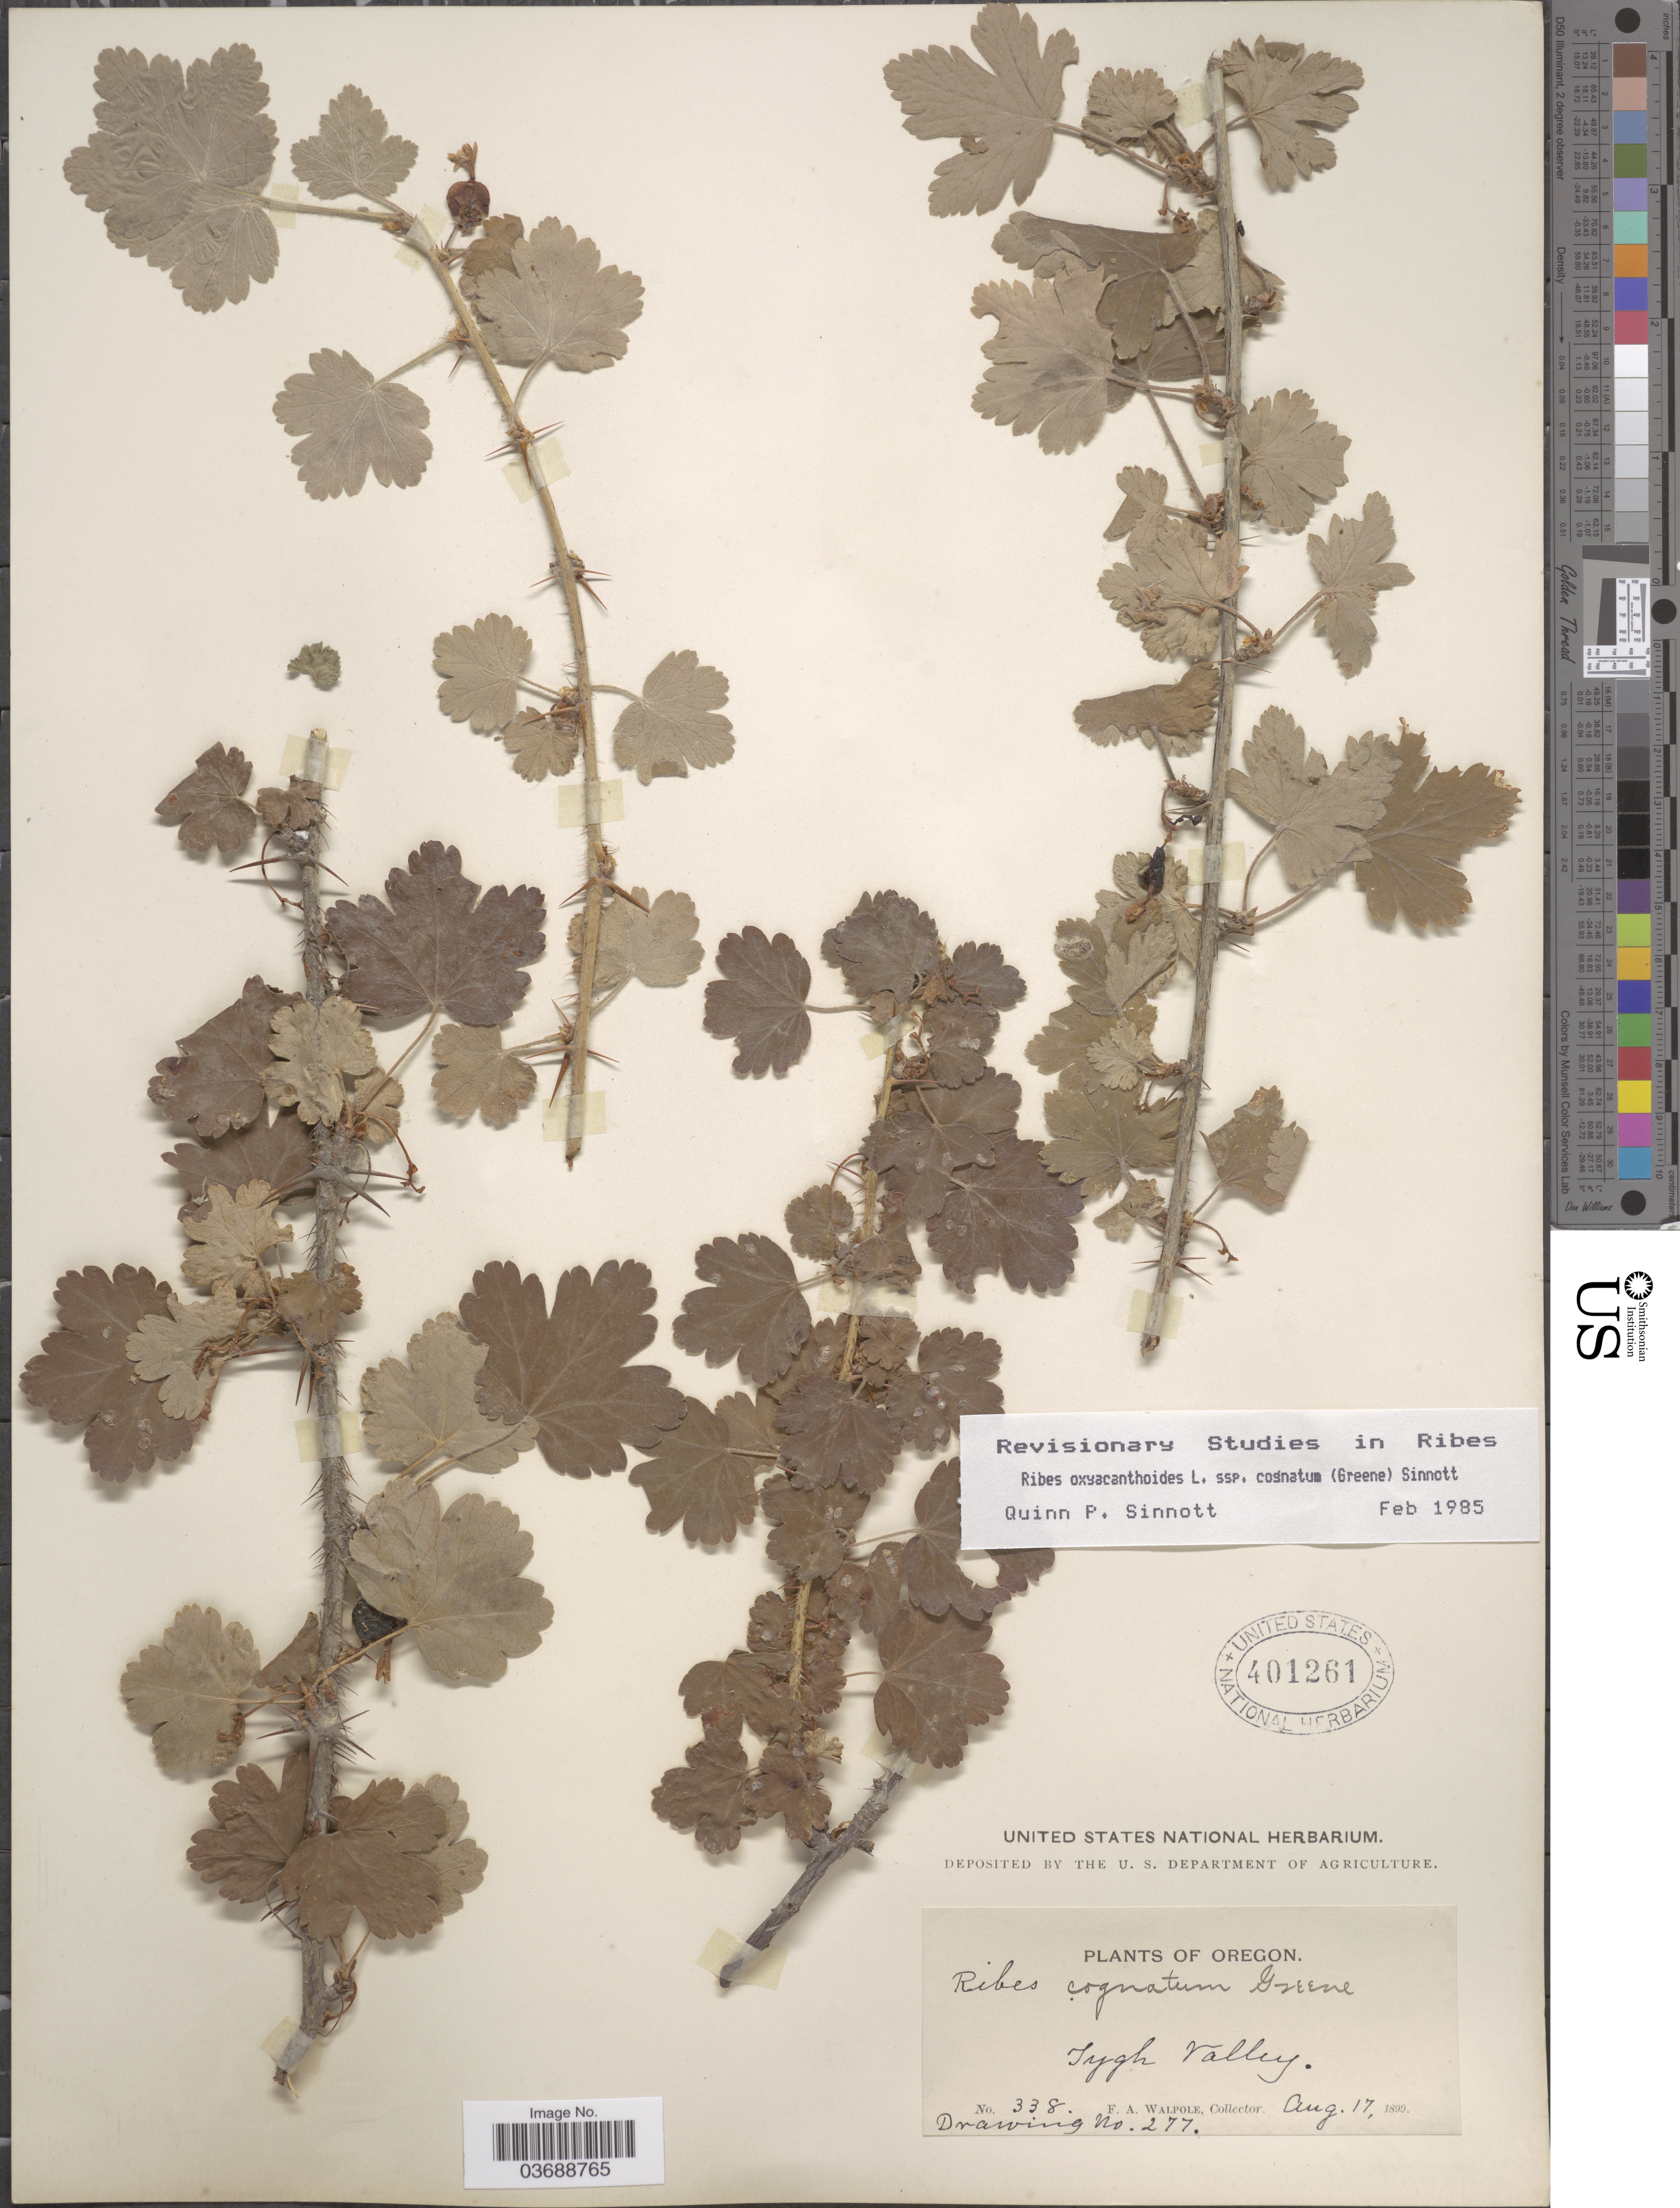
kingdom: Plantae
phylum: Tracheophyta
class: Magnoliopsida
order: Saxifragales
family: Grossulariaceae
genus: Ribes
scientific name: Ribes oxyacanthoides var. cognatum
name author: (Greene) Morin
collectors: F. Walpole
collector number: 338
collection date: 1899-08-17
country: United States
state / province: Oregon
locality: Tygh Valley.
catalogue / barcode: US 401261